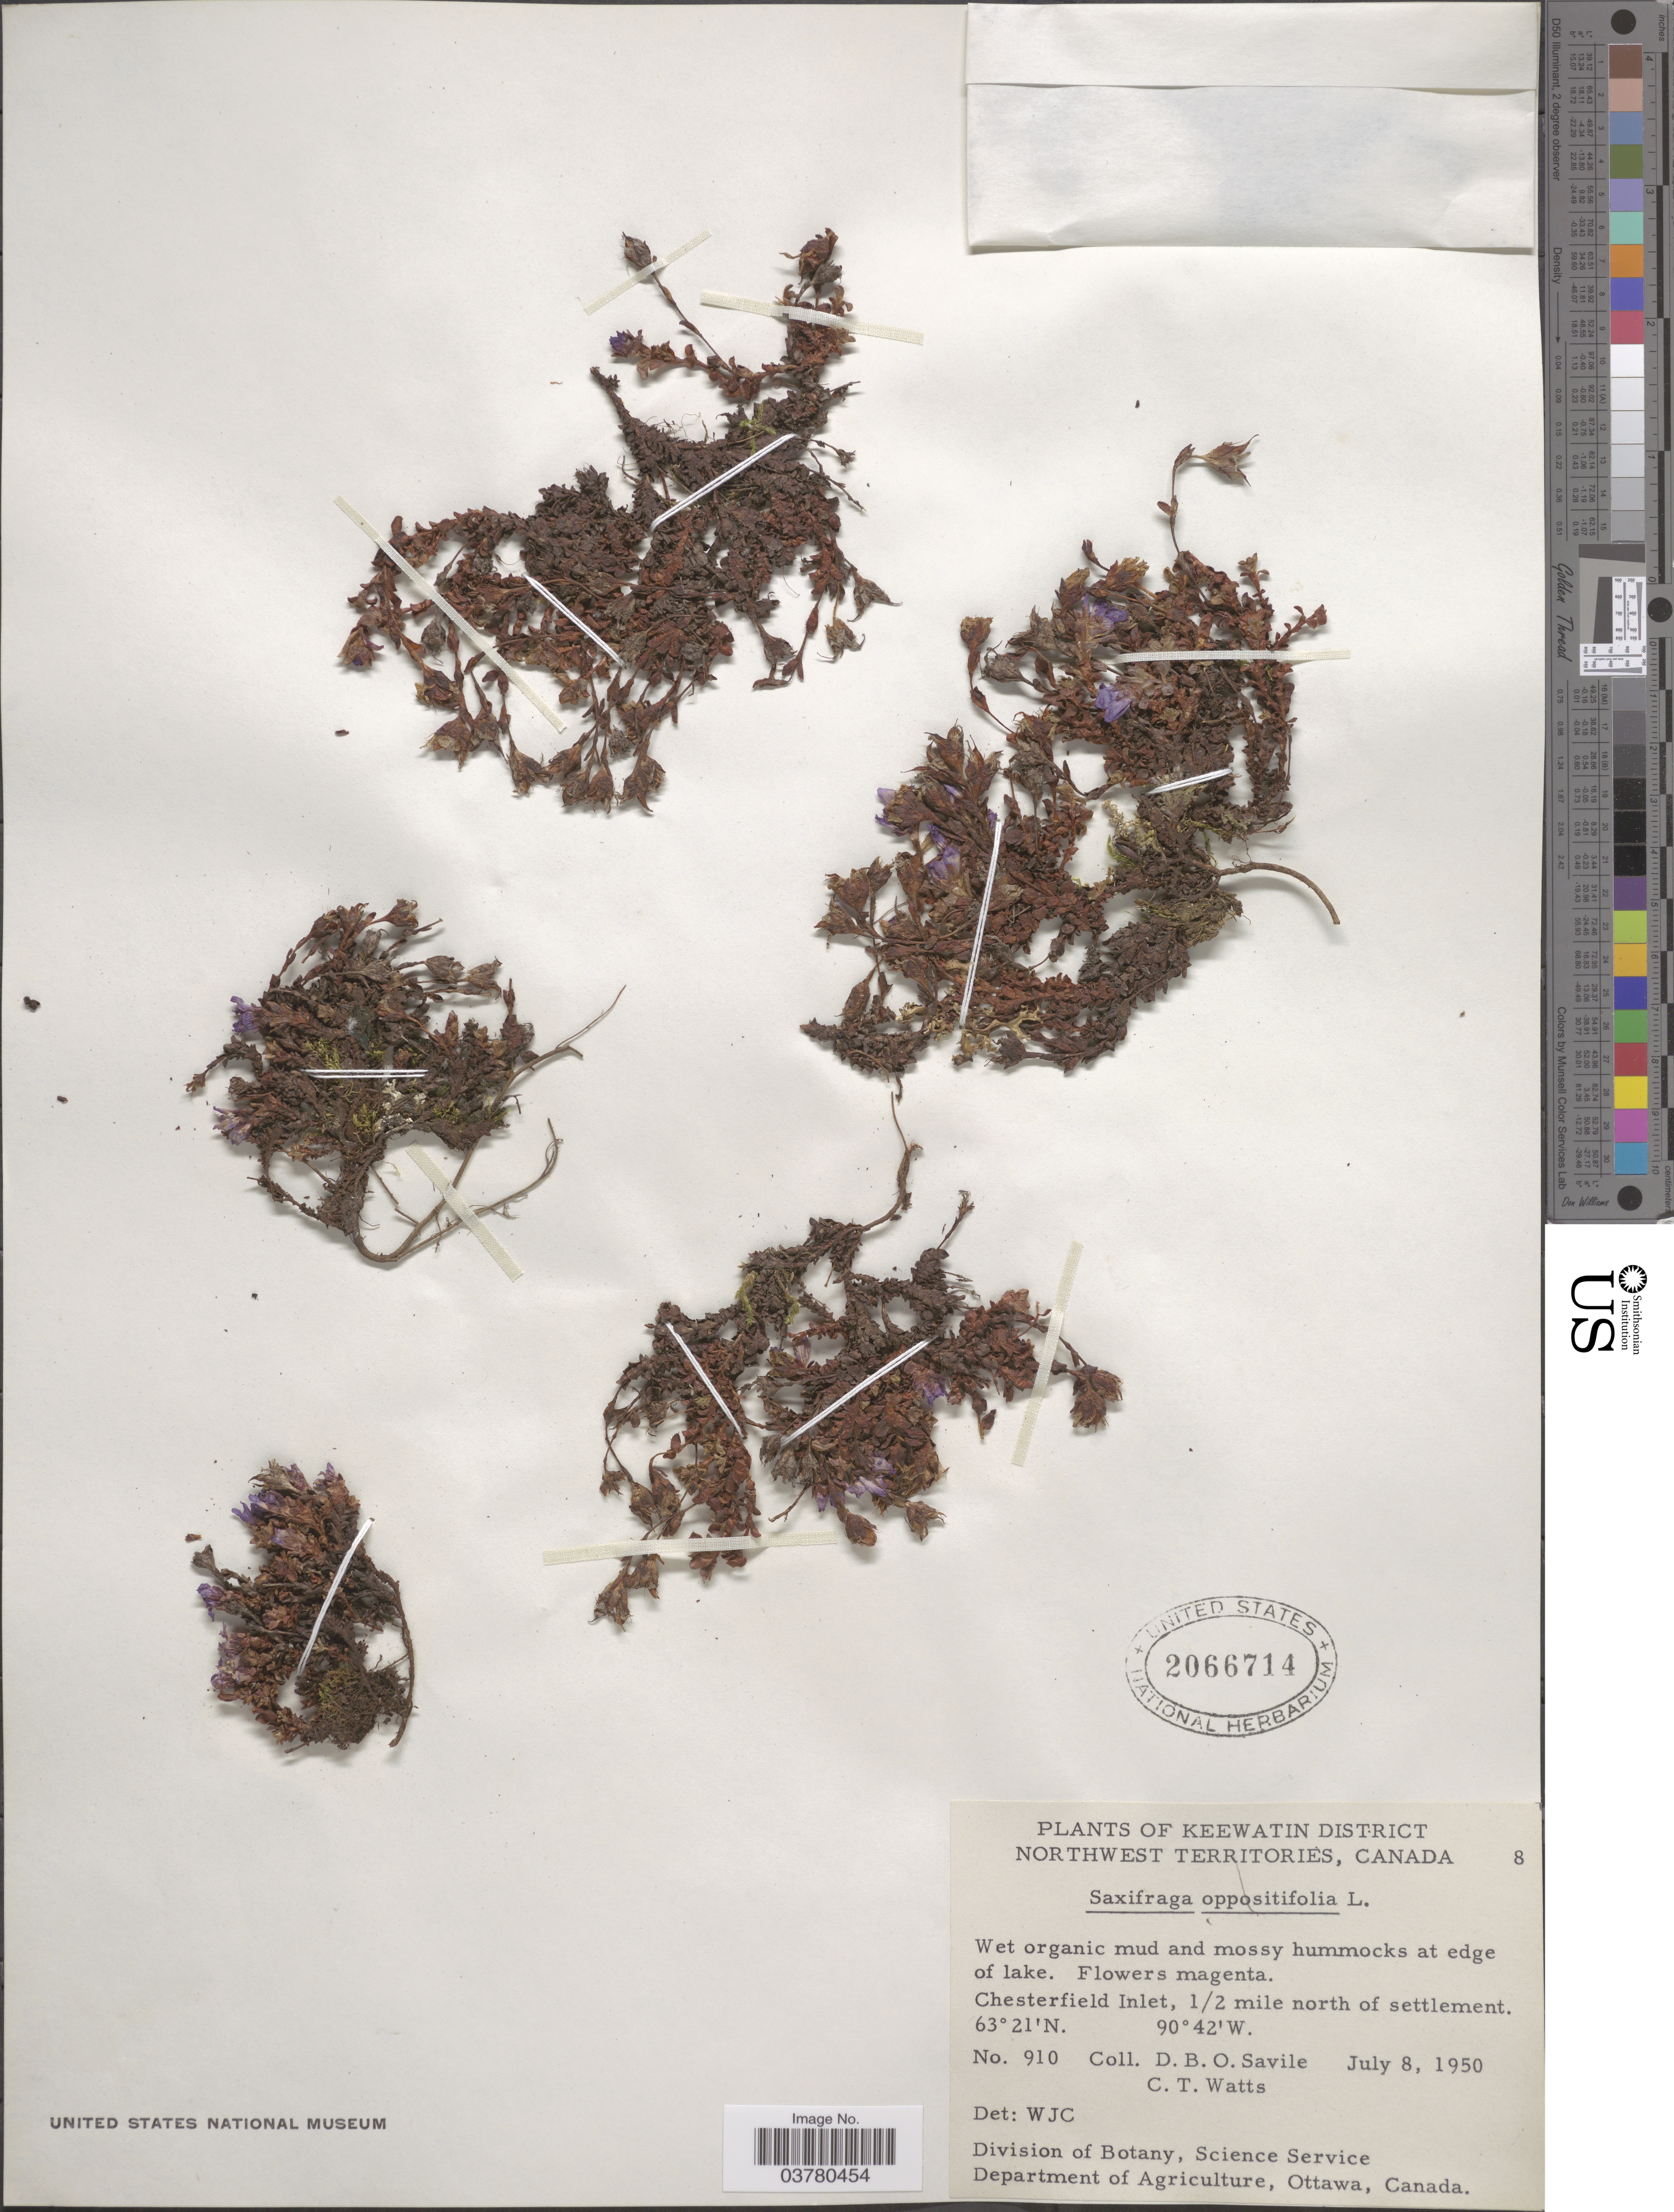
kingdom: Plantae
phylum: Tracheophyta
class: Magnoliopsida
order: Saxifragales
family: Saxifragaceae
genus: Saxifraga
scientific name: Saxifraga oppositifolia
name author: L.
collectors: D. Savile & C. Watts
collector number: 910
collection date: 1950-07-08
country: Canada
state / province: Northwest Territories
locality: Keewatin District. Chesterfield Inlet, 1/2 mile north of settlement.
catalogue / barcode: US 2066714